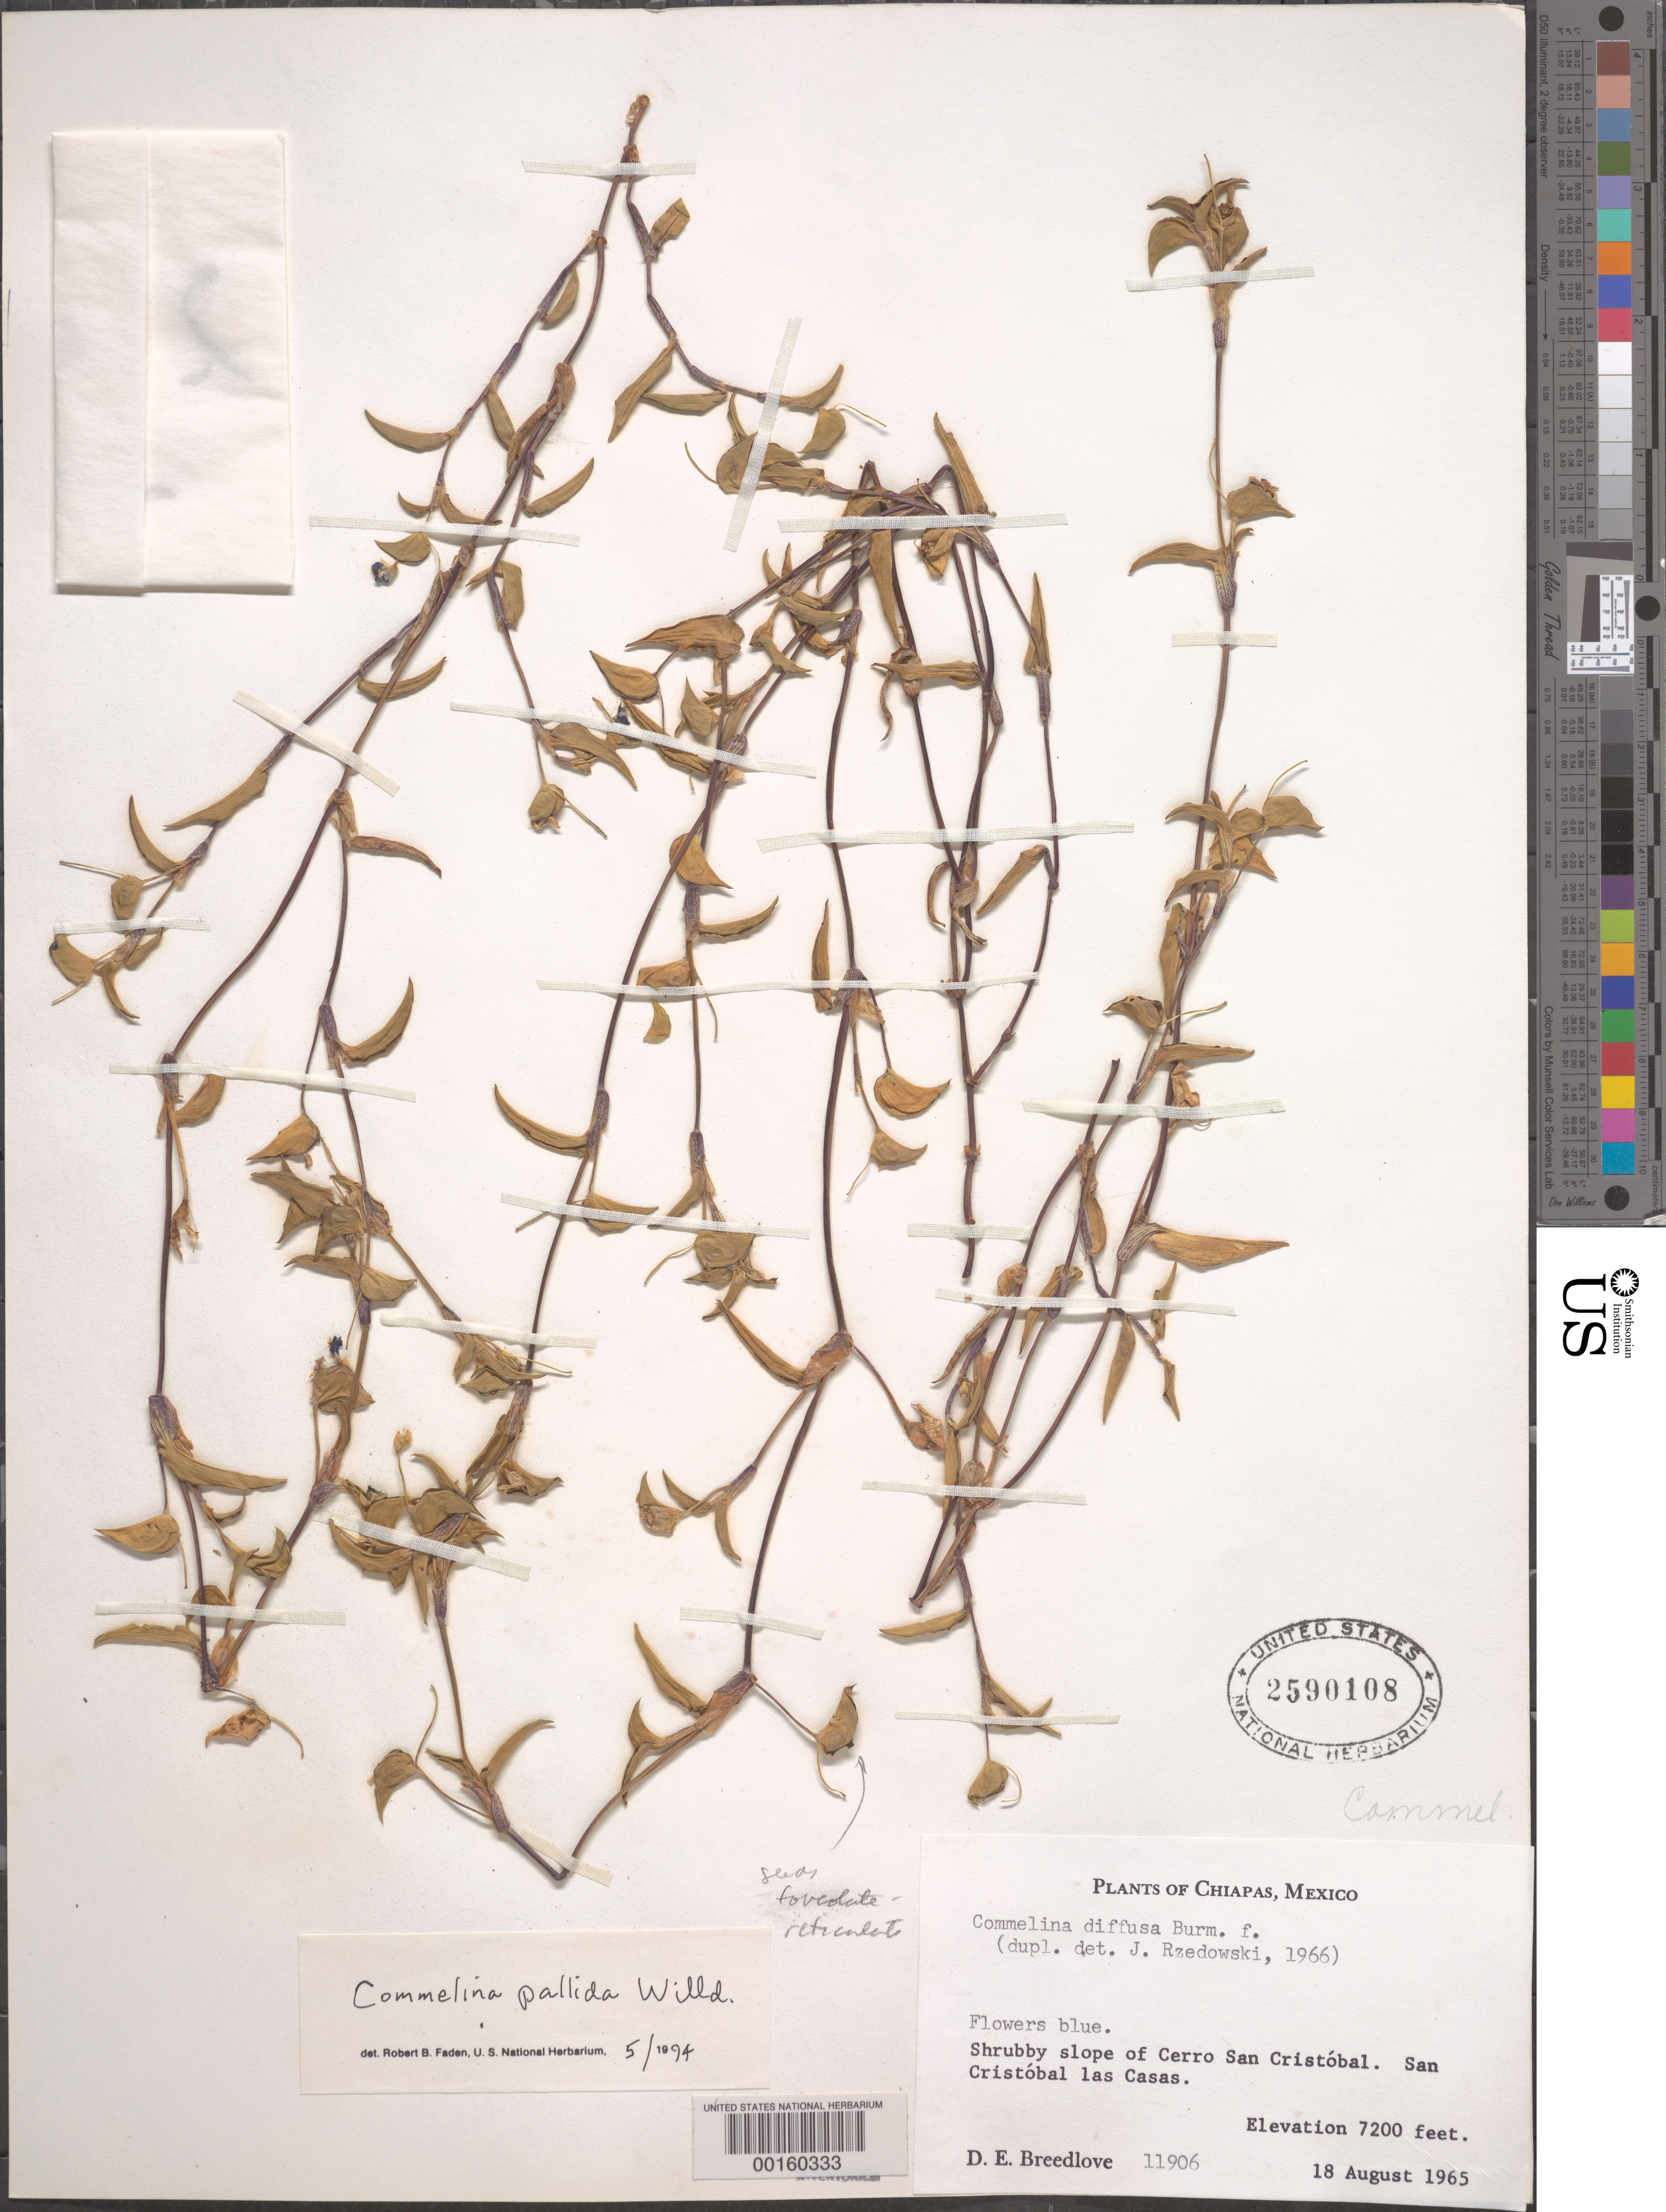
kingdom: Plantae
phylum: Tracheophyta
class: Liliopsida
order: Commelinales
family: Commelinaceae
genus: Commelina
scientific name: Commelina pallida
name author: Willd.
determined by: Faden, Robert B., (US), Smithsonian Institution - National Museum of Natural History (UNITED STATES)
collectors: D. E. Breedlove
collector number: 11906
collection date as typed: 18 Aug 1965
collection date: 1965-08-18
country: Mexico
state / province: Chiapas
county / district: San Cristóbal de Las Casas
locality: Cerro San Cristobal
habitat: Shrub slope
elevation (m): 2196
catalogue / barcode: US 2590108